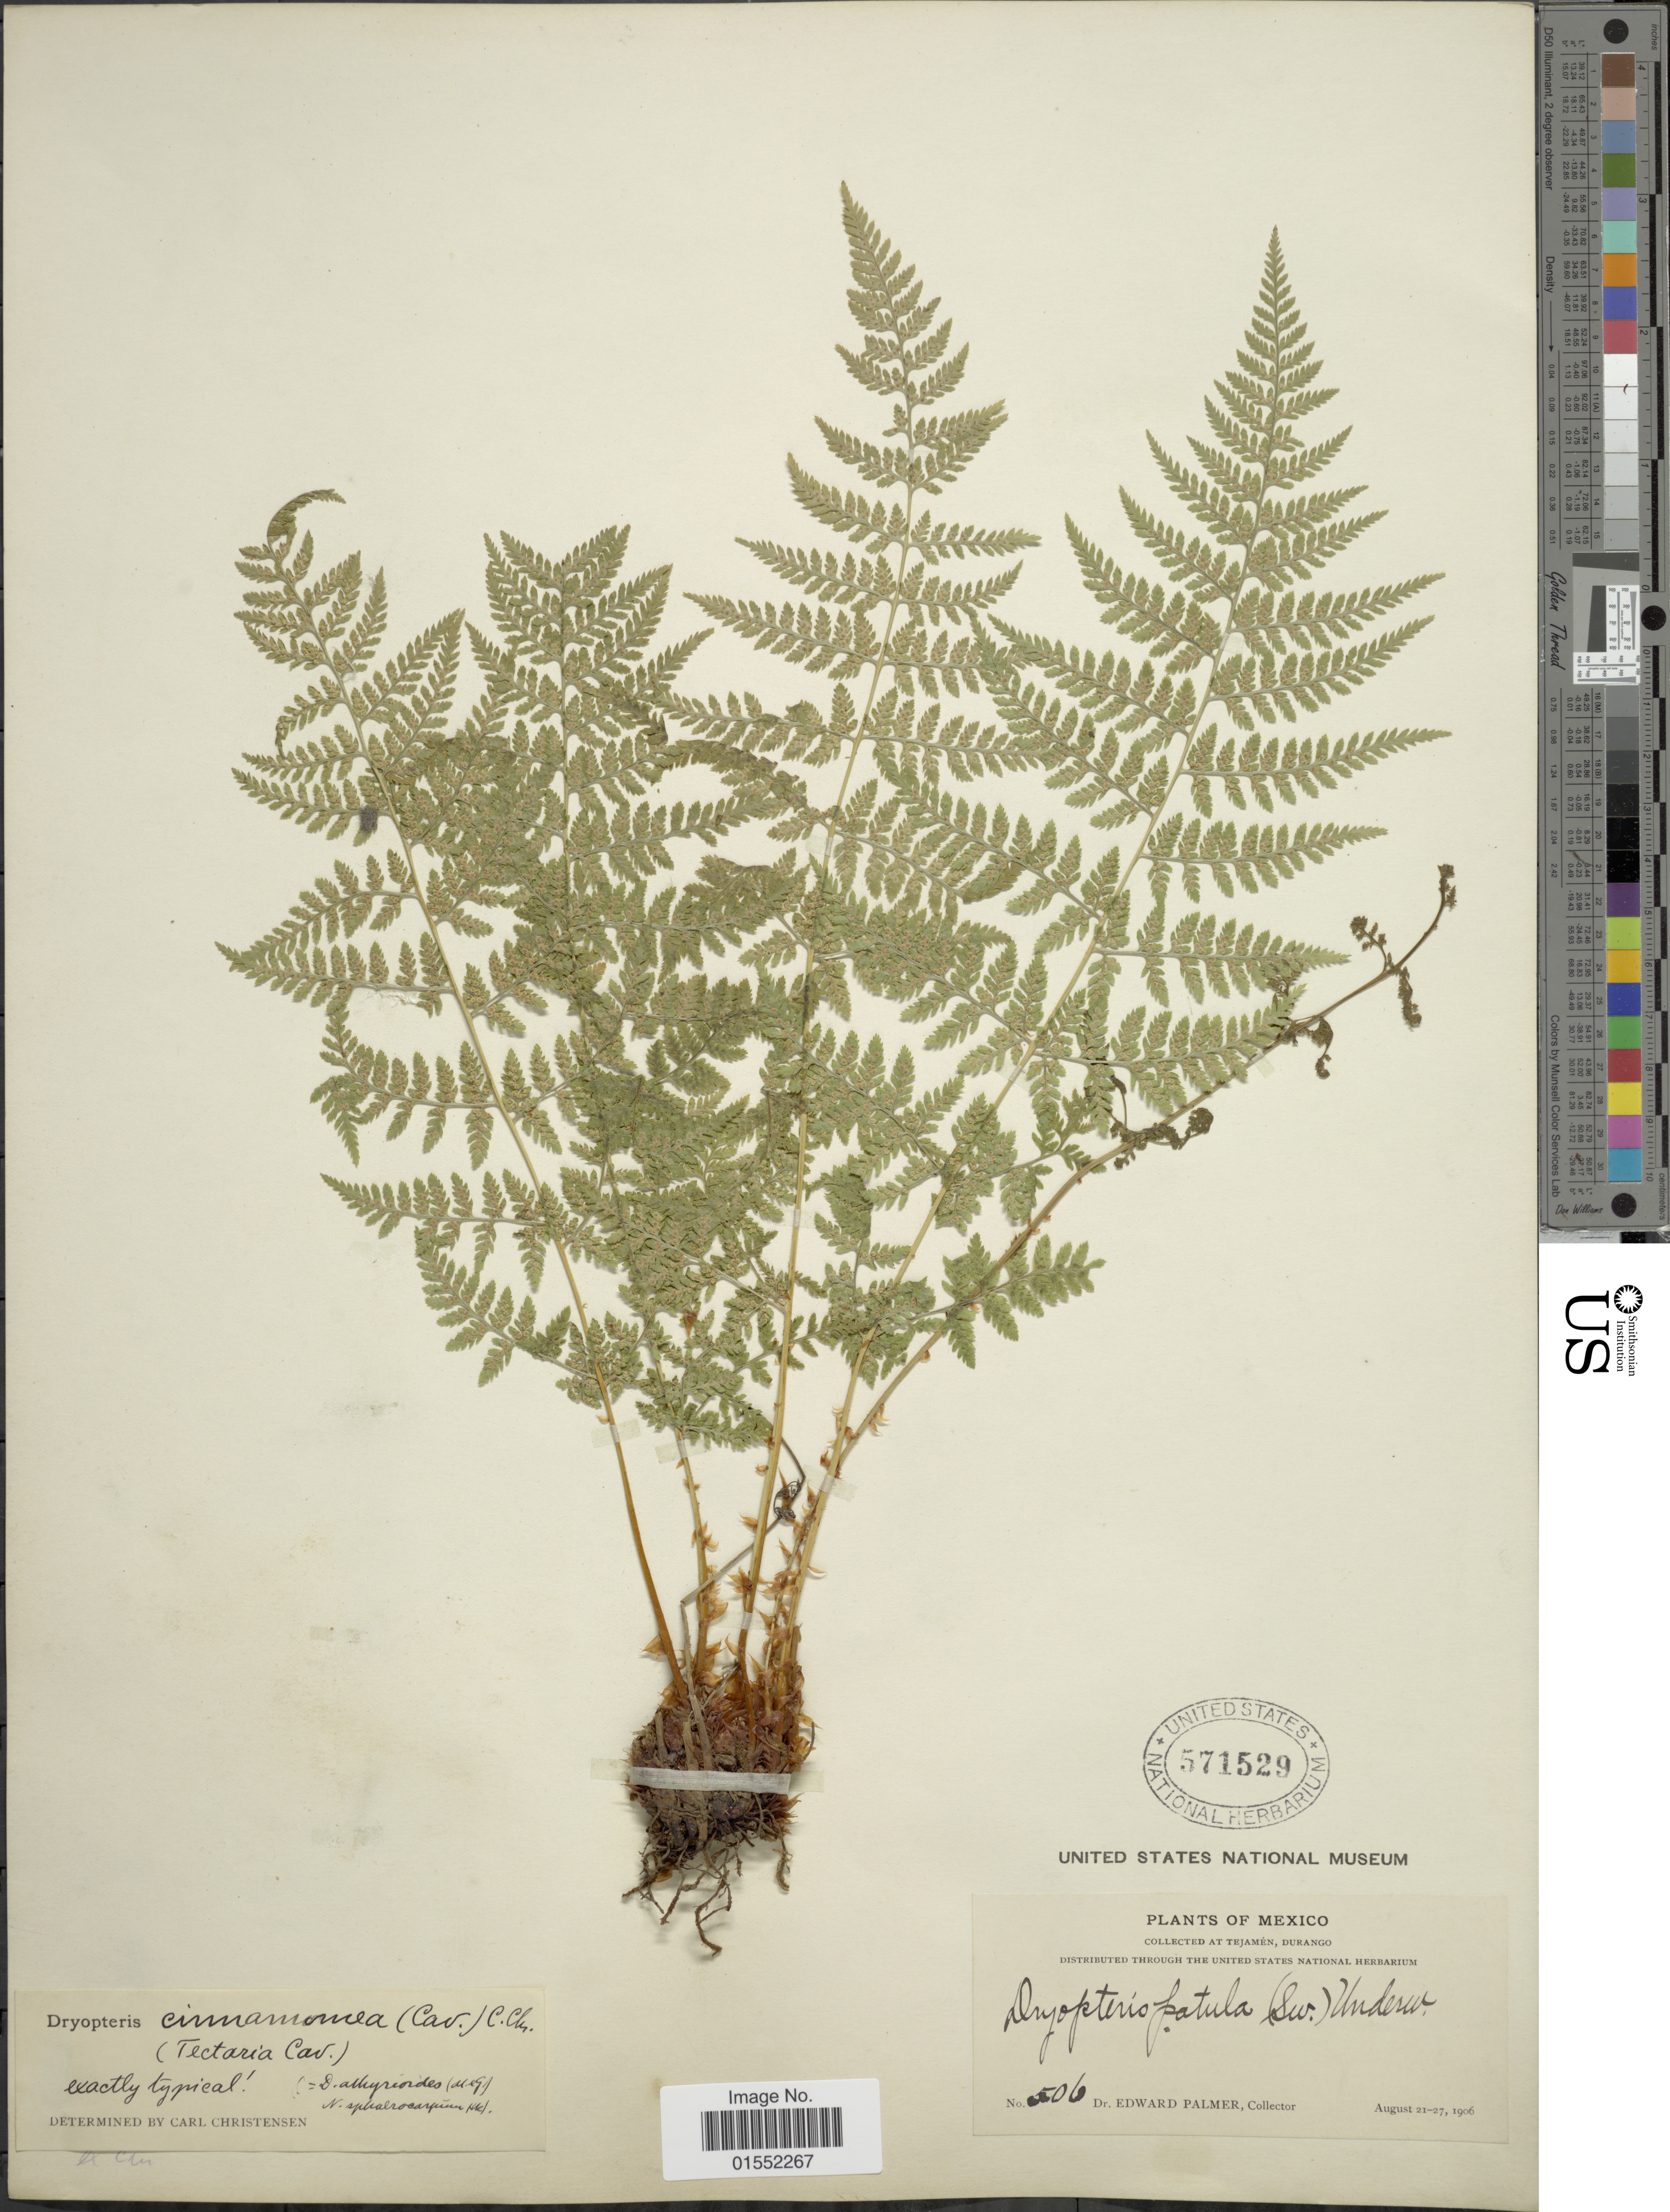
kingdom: Plantae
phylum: Tracheophyta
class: Polypodiopsida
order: Polypodiales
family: Dryopteridaceae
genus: Dryopteris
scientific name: Dryopteris cinnamomea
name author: (Cav.) C. Chr.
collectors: E. Palmer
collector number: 506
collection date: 1906-08-21/1906-08-27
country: Mexico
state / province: Durango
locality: At Tejamén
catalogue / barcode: US 571529